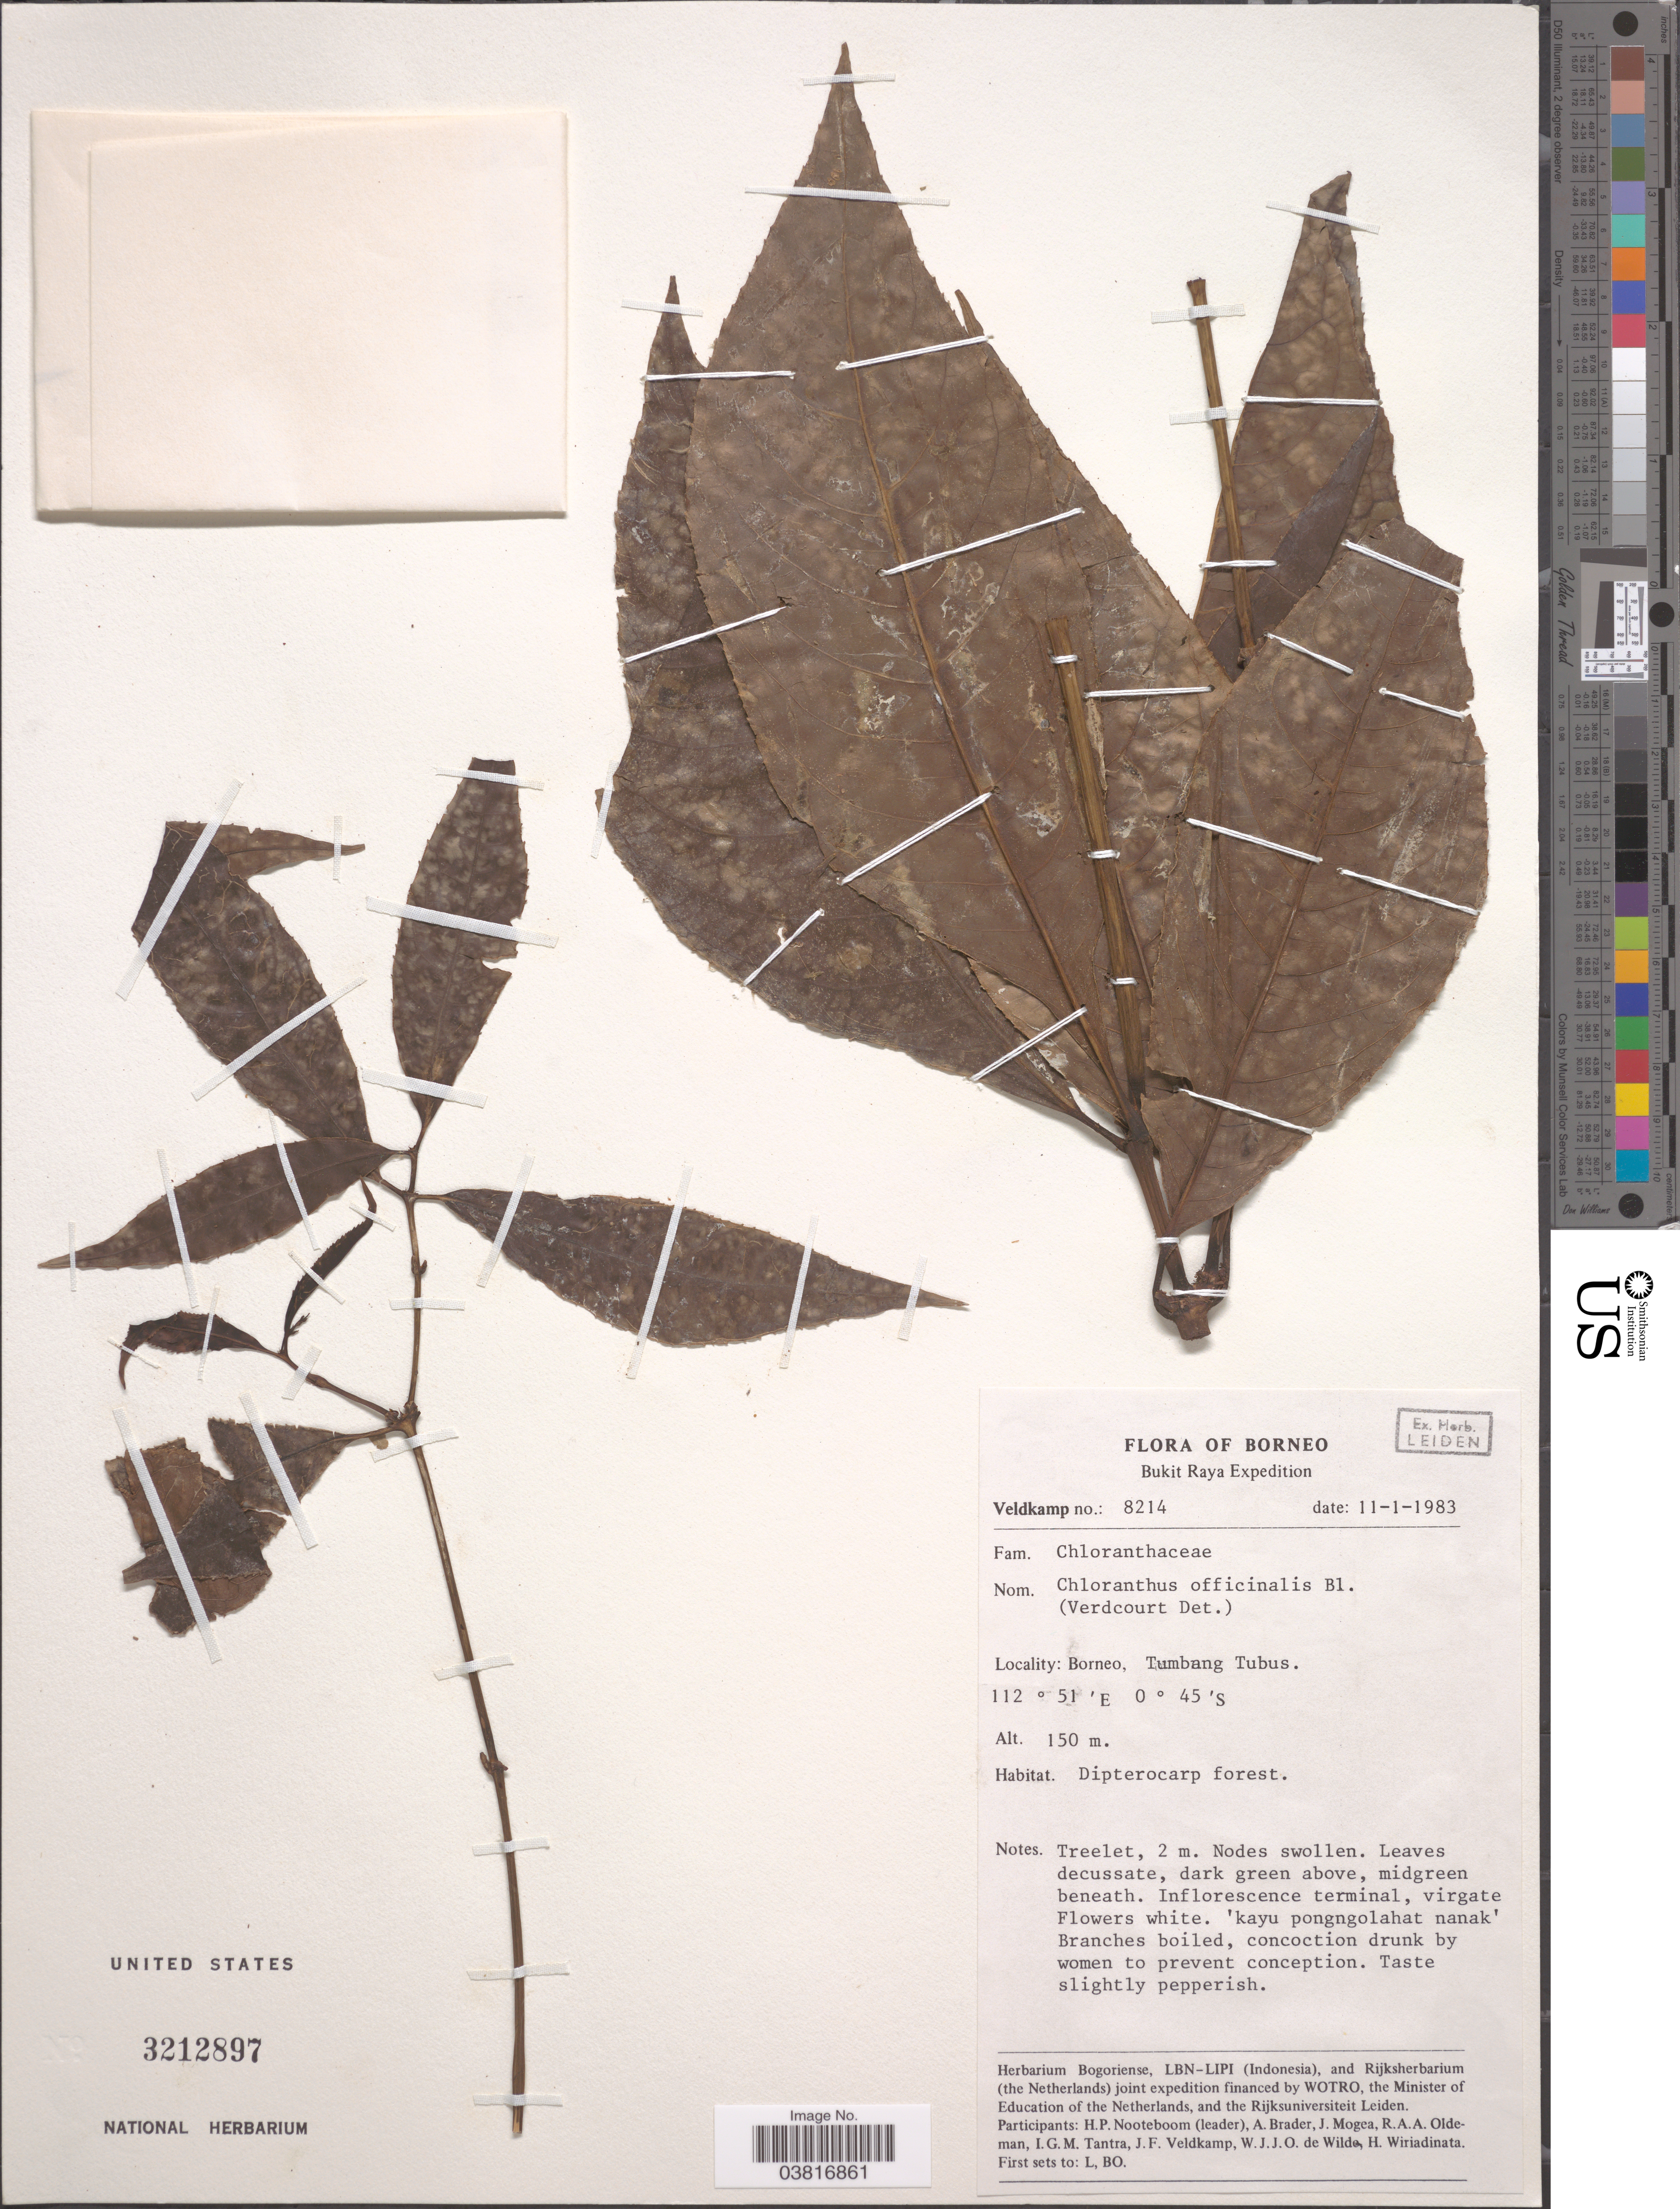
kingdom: Plantae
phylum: Tracheophyta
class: Magnoliopsida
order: Chloranthales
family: Chloranthaceae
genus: Chloranthus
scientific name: Chloranthus erectus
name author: (Buch.-Ham.) Verdc.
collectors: J. F. Veldkamp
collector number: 8214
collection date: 1983-01-11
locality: Borneo. Tumbang Tubus.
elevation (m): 150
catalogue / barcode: US 3212897